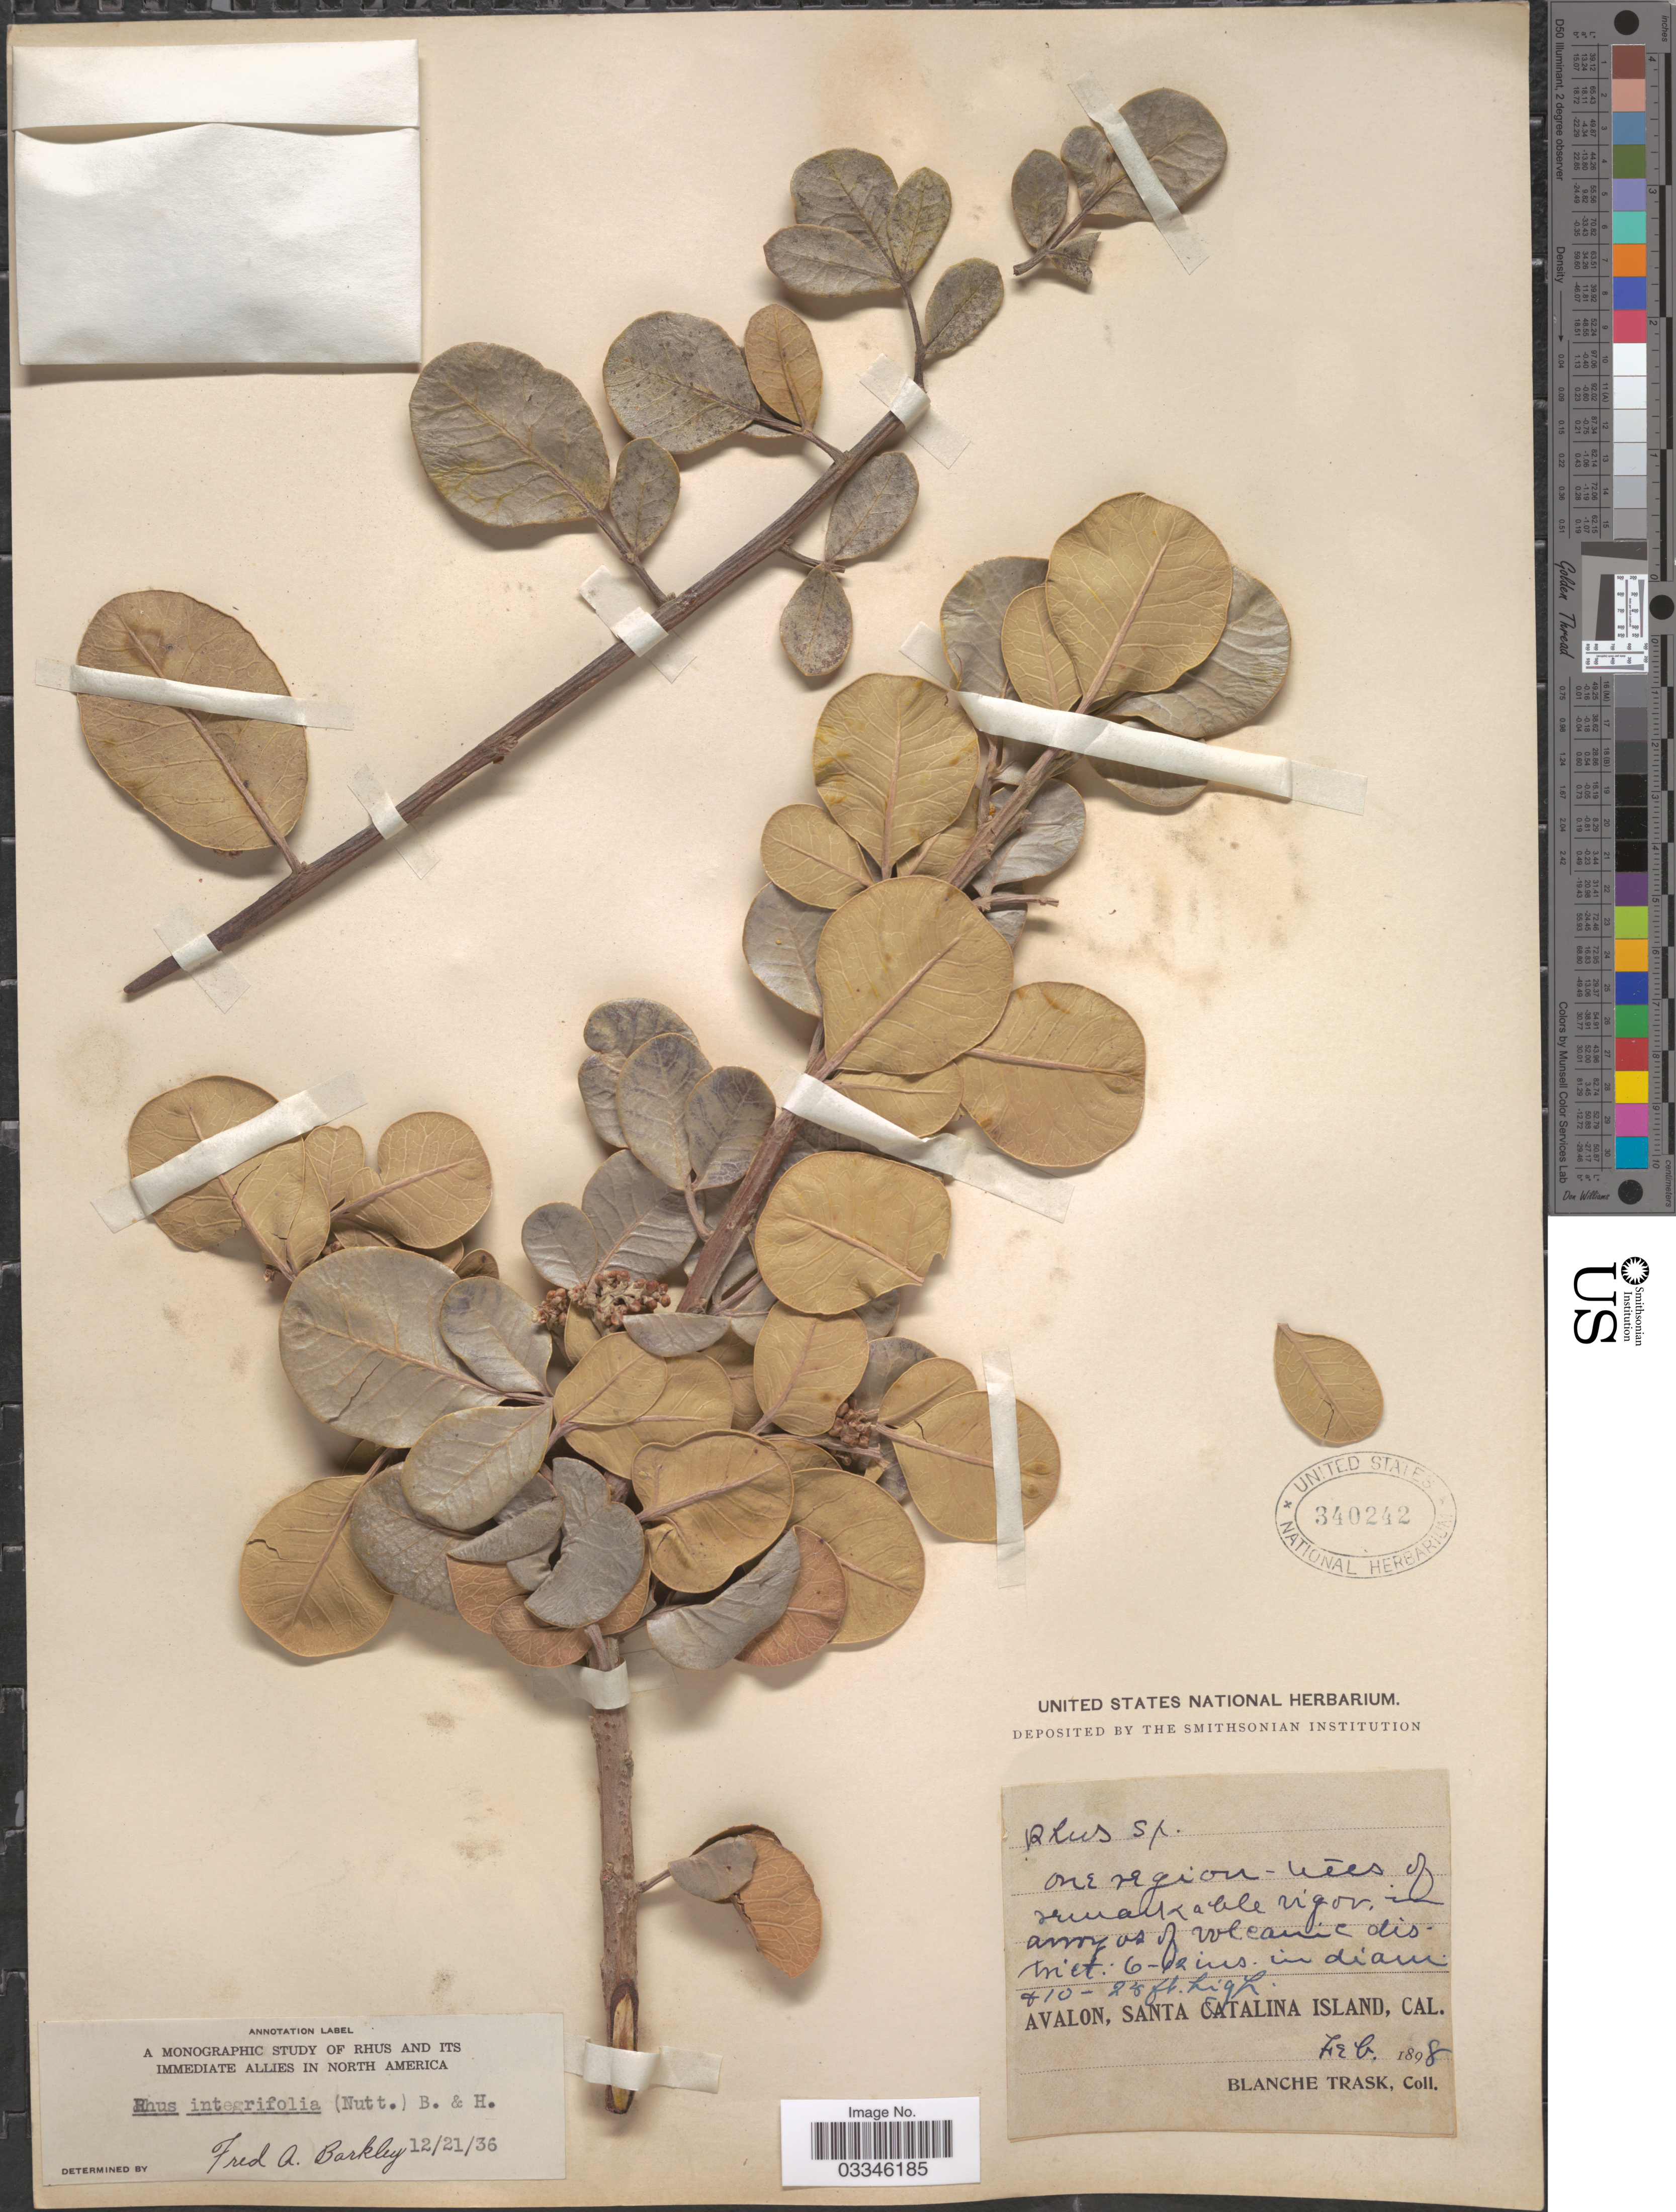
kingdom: Plantae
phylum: Tracheophyta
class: Magnoliopsida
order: Sapindales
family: Anacardiaceae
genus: Rhus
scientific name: Rhus integrifolia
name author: (Nutt.) Benth. & Hook. f. ex W.H. Brewer & S. Watson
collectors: B. Trask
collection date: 1898-02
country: United States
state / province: California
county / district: Los Angeles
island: Santa Catalina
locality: Avalon, Santa Catalina Island.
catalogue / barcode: US 340242